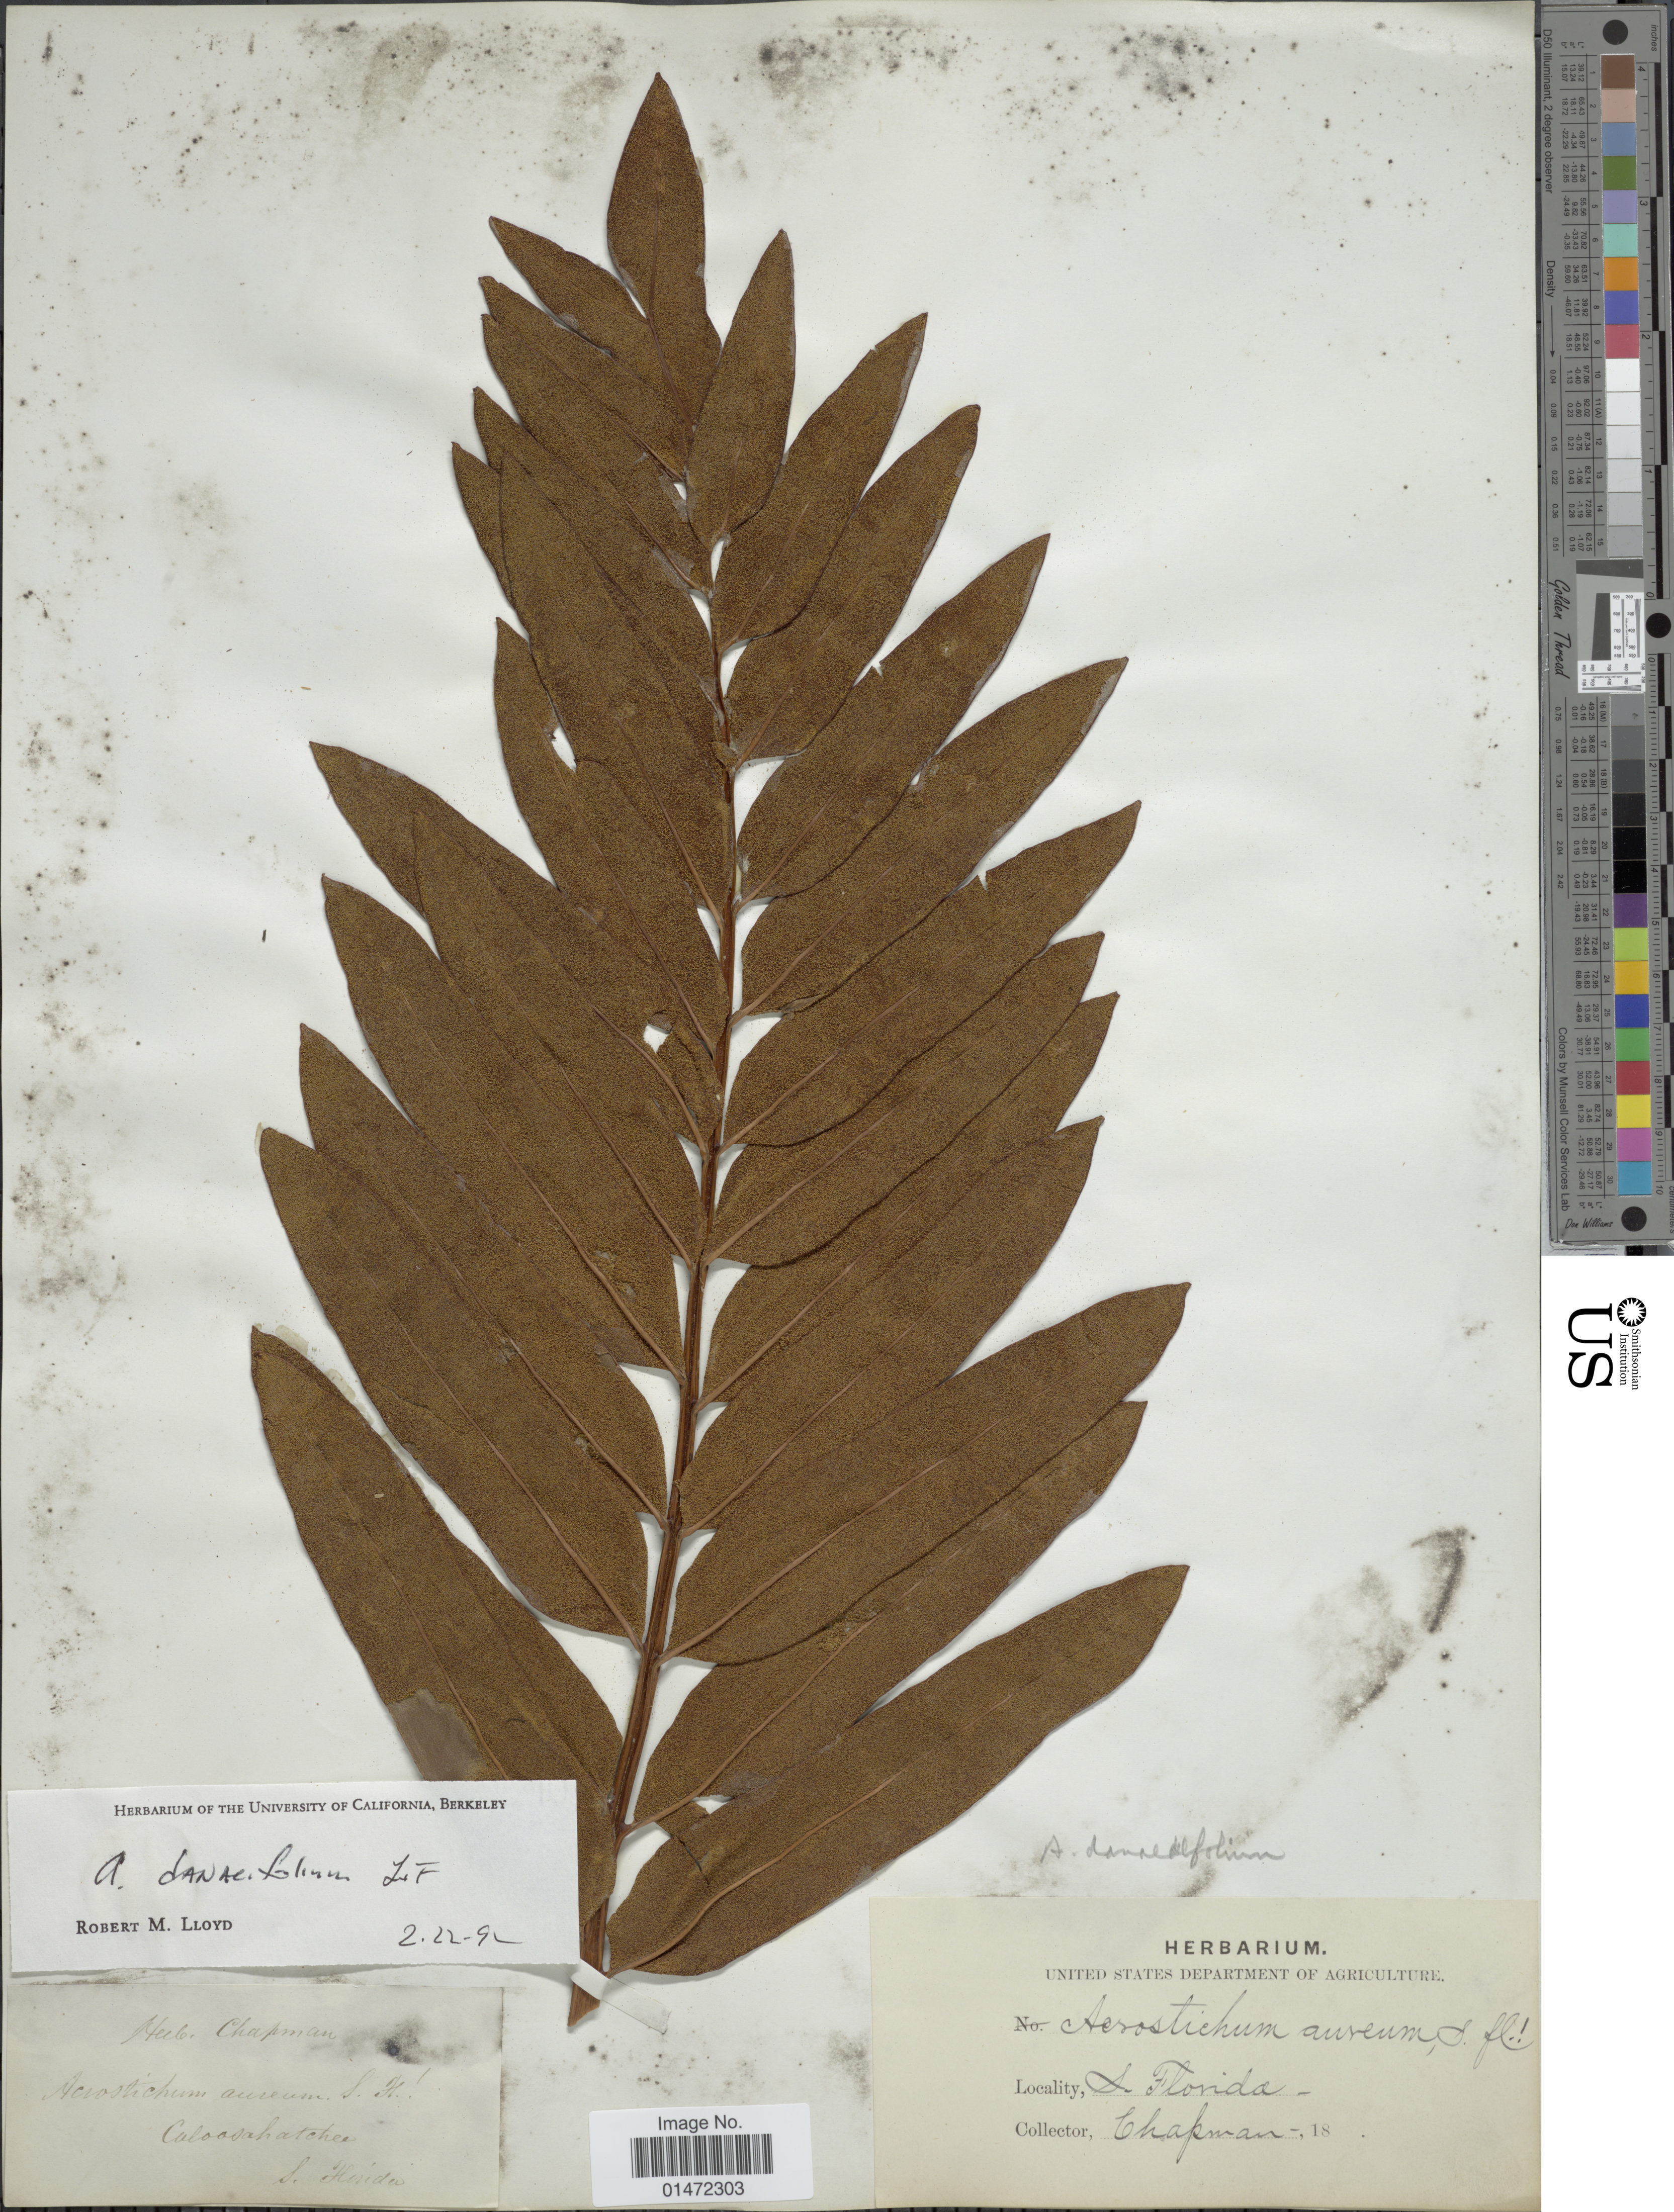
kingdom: Plantae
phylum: Tracheophyta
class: Polypodiopsida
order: Polypodiales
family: Pteridaceae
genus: Acrostichum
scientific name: Acrostichum danaeifolium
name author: Langsd. & Fisch.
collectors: A. Chapman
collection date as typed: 18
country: United States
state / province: Florida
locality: S. Florida. Caloosahatchee